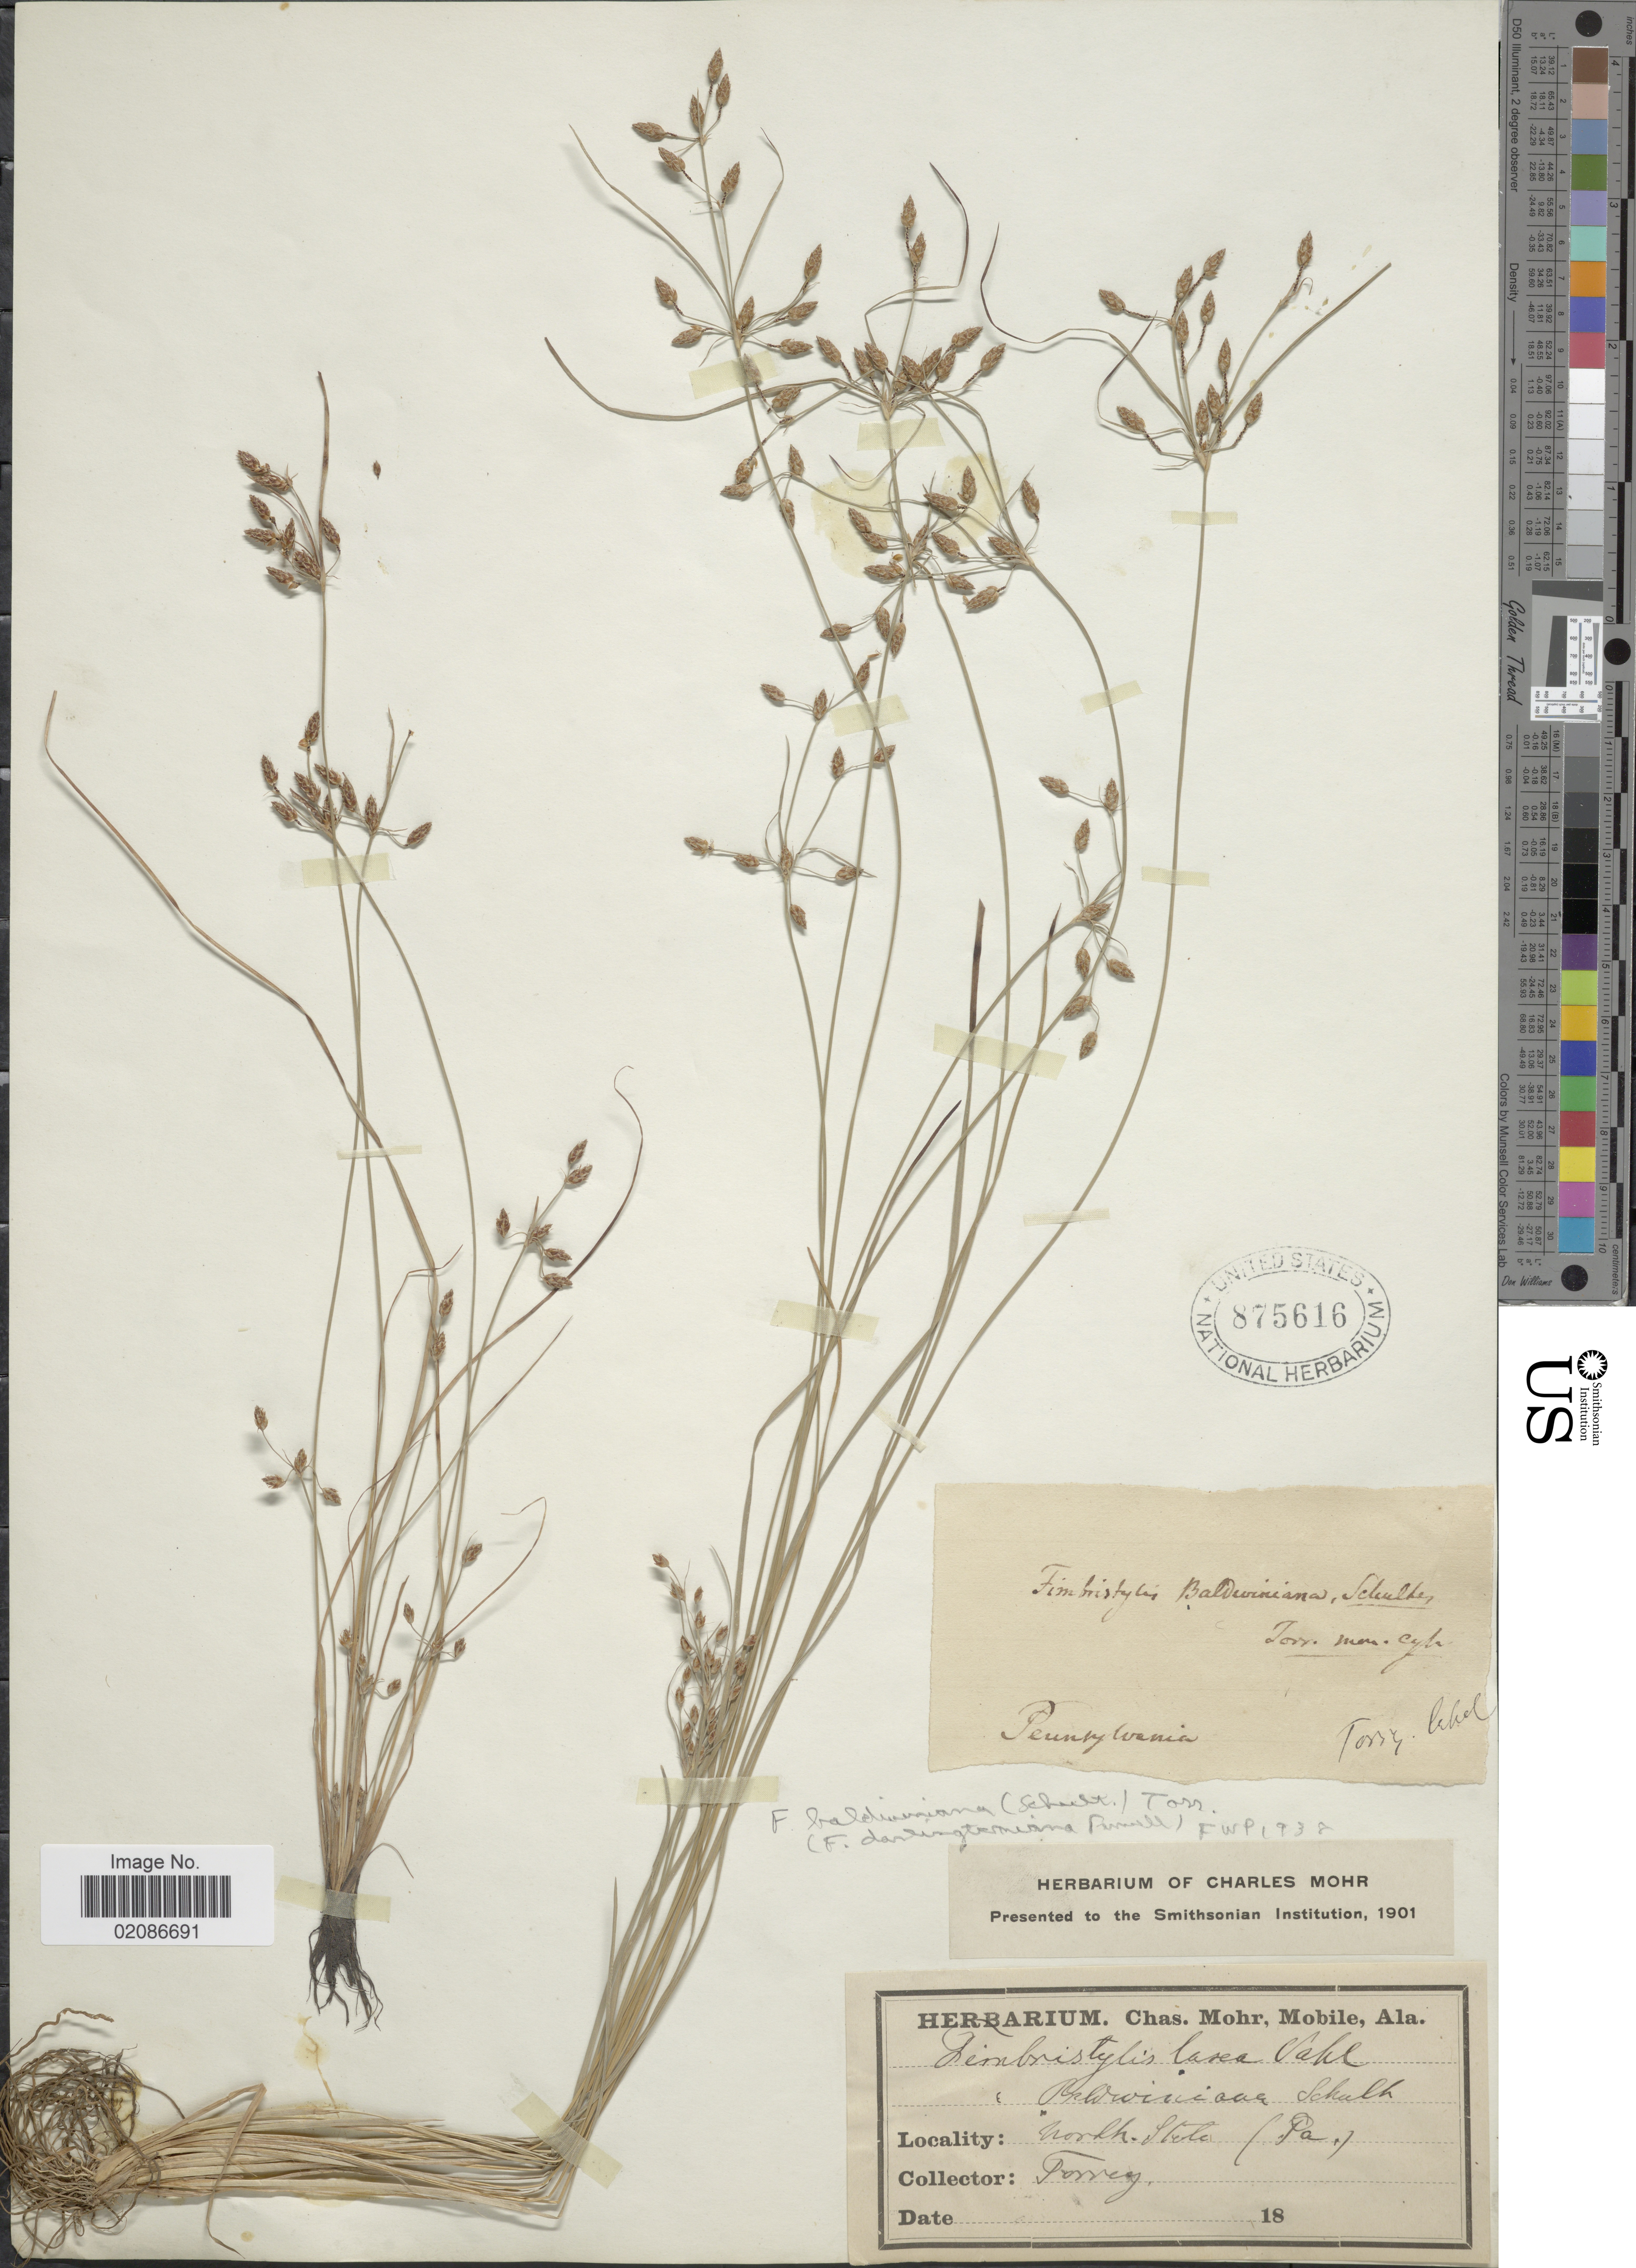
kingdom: Plantae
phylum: Tracheophyta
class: Liliopsida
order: Poales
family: Cyperaceae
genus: Fimbristylis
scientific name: Fimbristylis dichotoma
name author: (L.) Vahl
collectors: J. Torrey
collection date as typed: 18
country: United States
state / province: Pennsylvania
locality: North. Stile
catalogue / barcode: US 875616